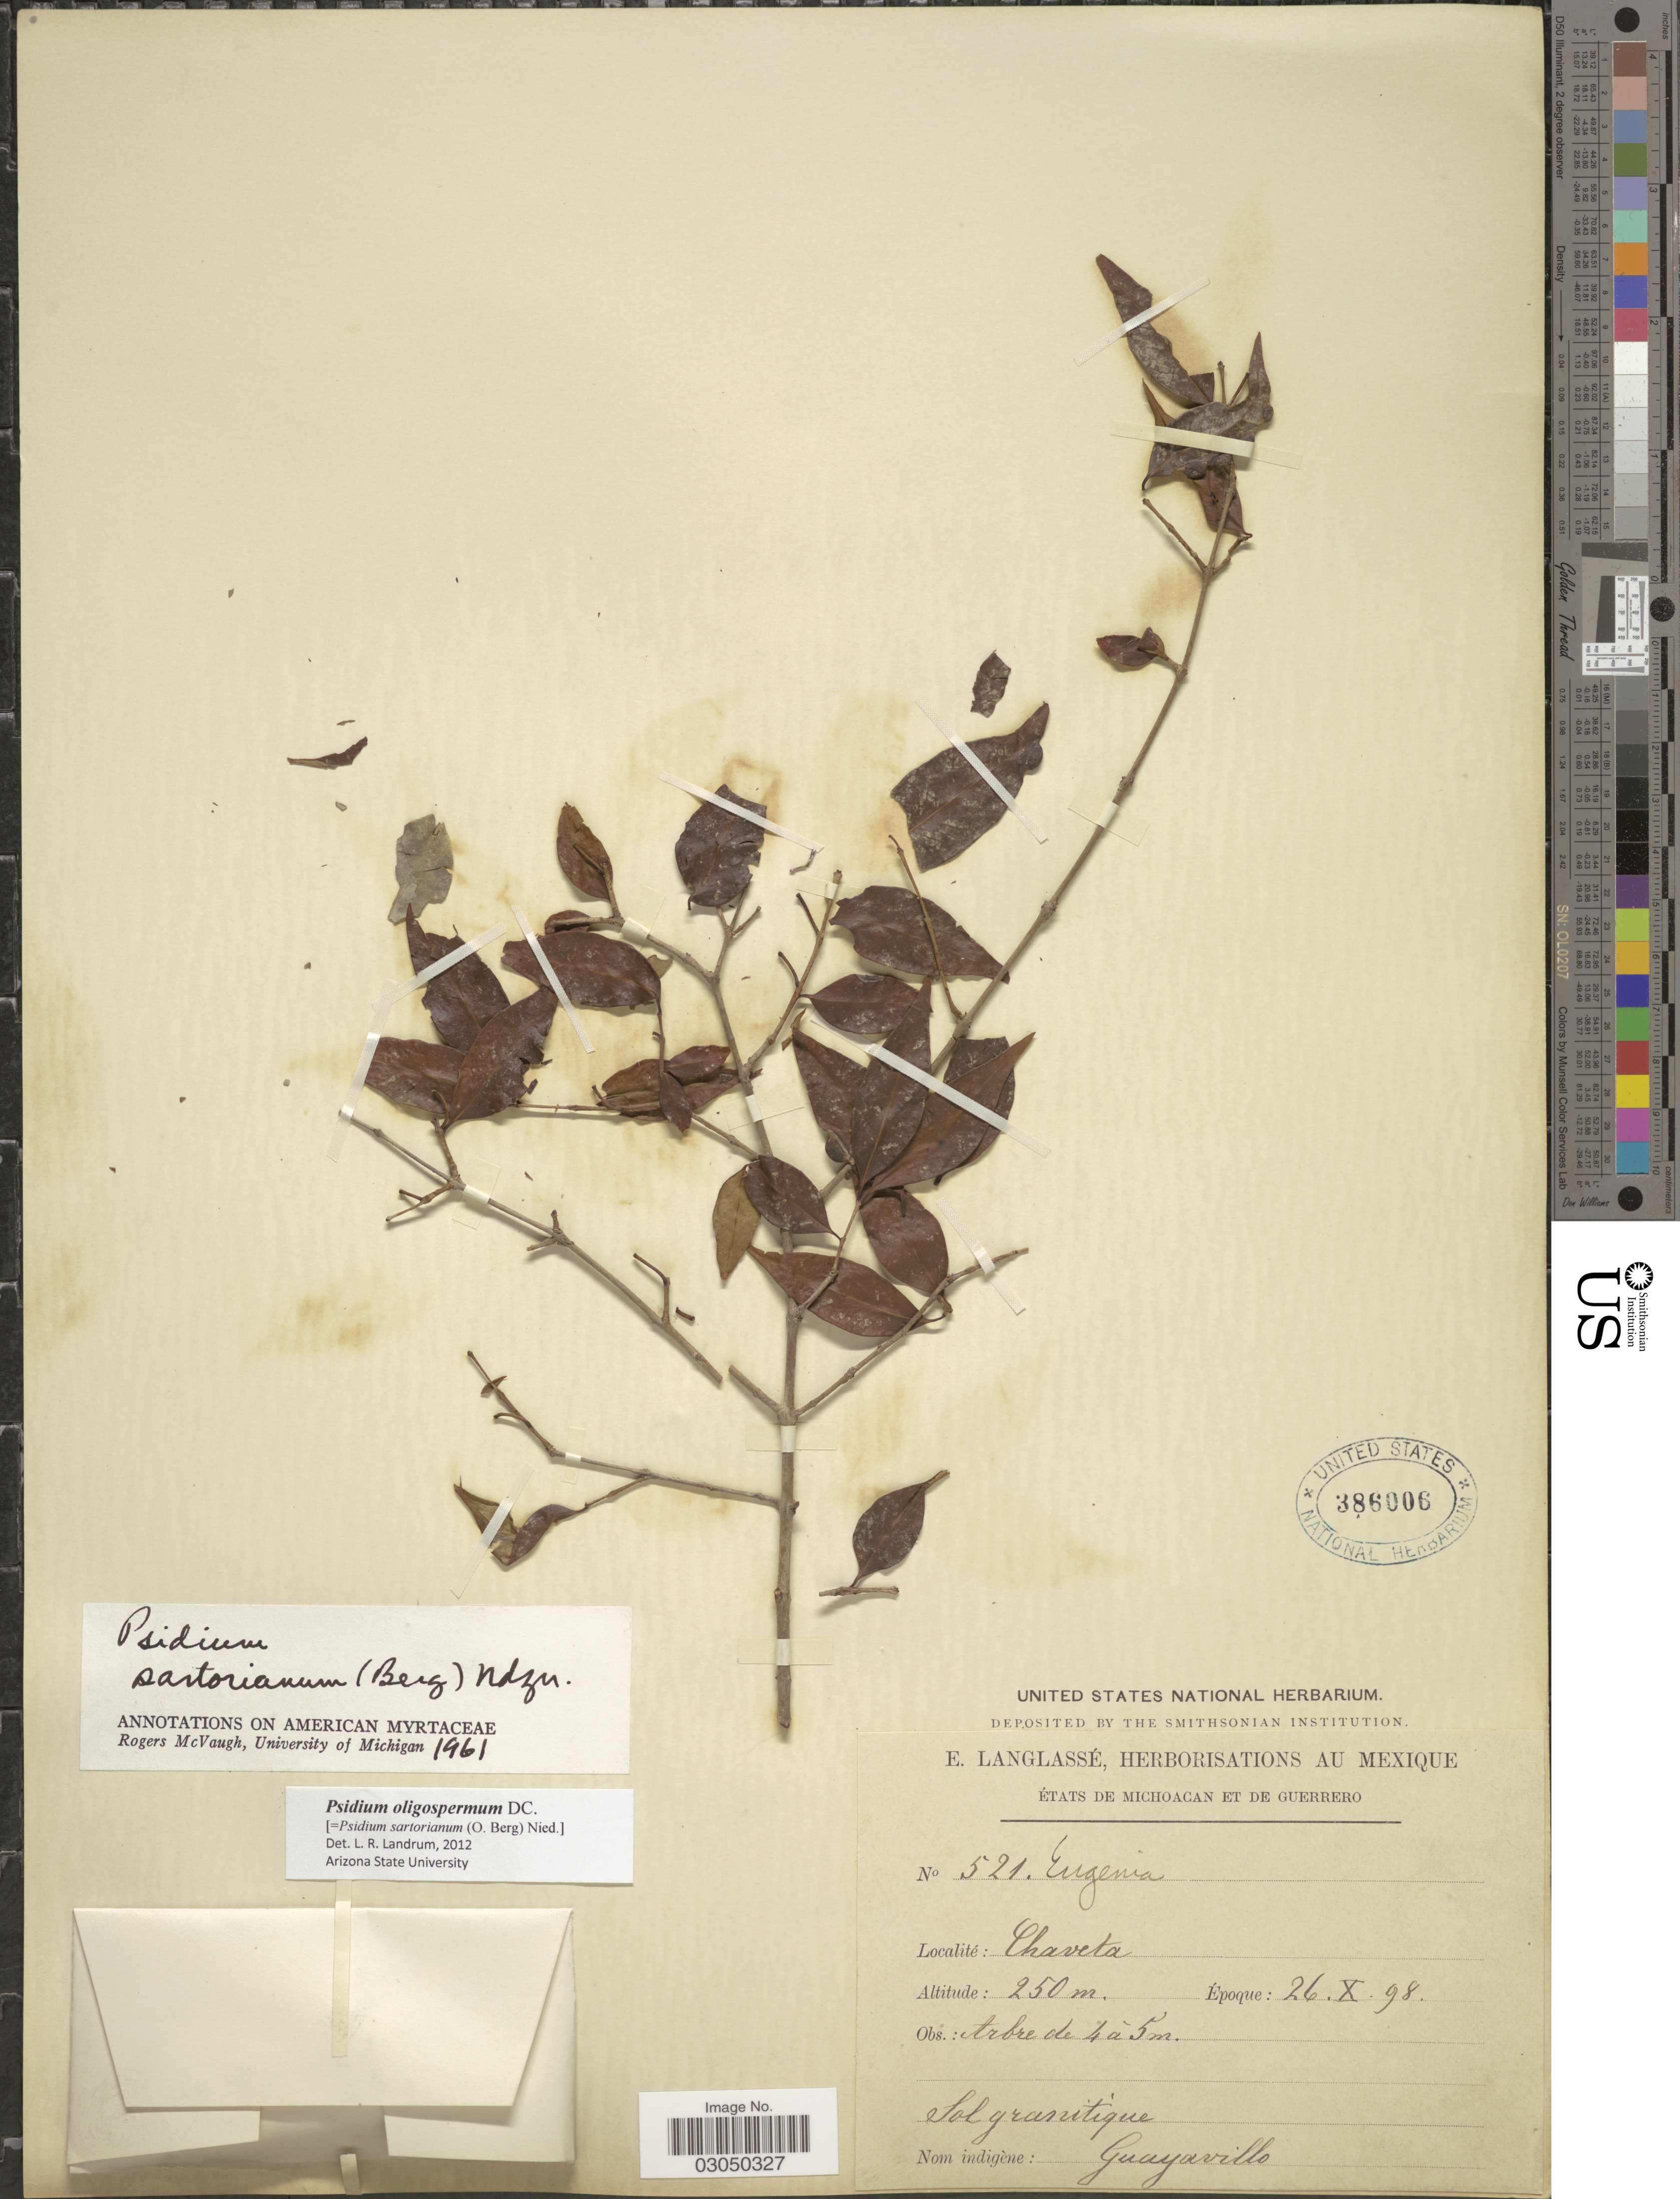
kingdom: Plantae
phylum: Tracheophyta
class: Magnoliopsida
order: Myrtales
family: Myrtaceae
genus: Psidium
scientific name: Psidium oligospermum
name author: Mart. ex DC.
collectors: E. Langlassé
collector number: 521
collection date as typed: Transcribed d/m/y: 26/10/98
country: Mexico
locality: États de Michoacan et de Guerrero. Chaveta.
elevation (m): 250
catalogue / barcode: US 386006